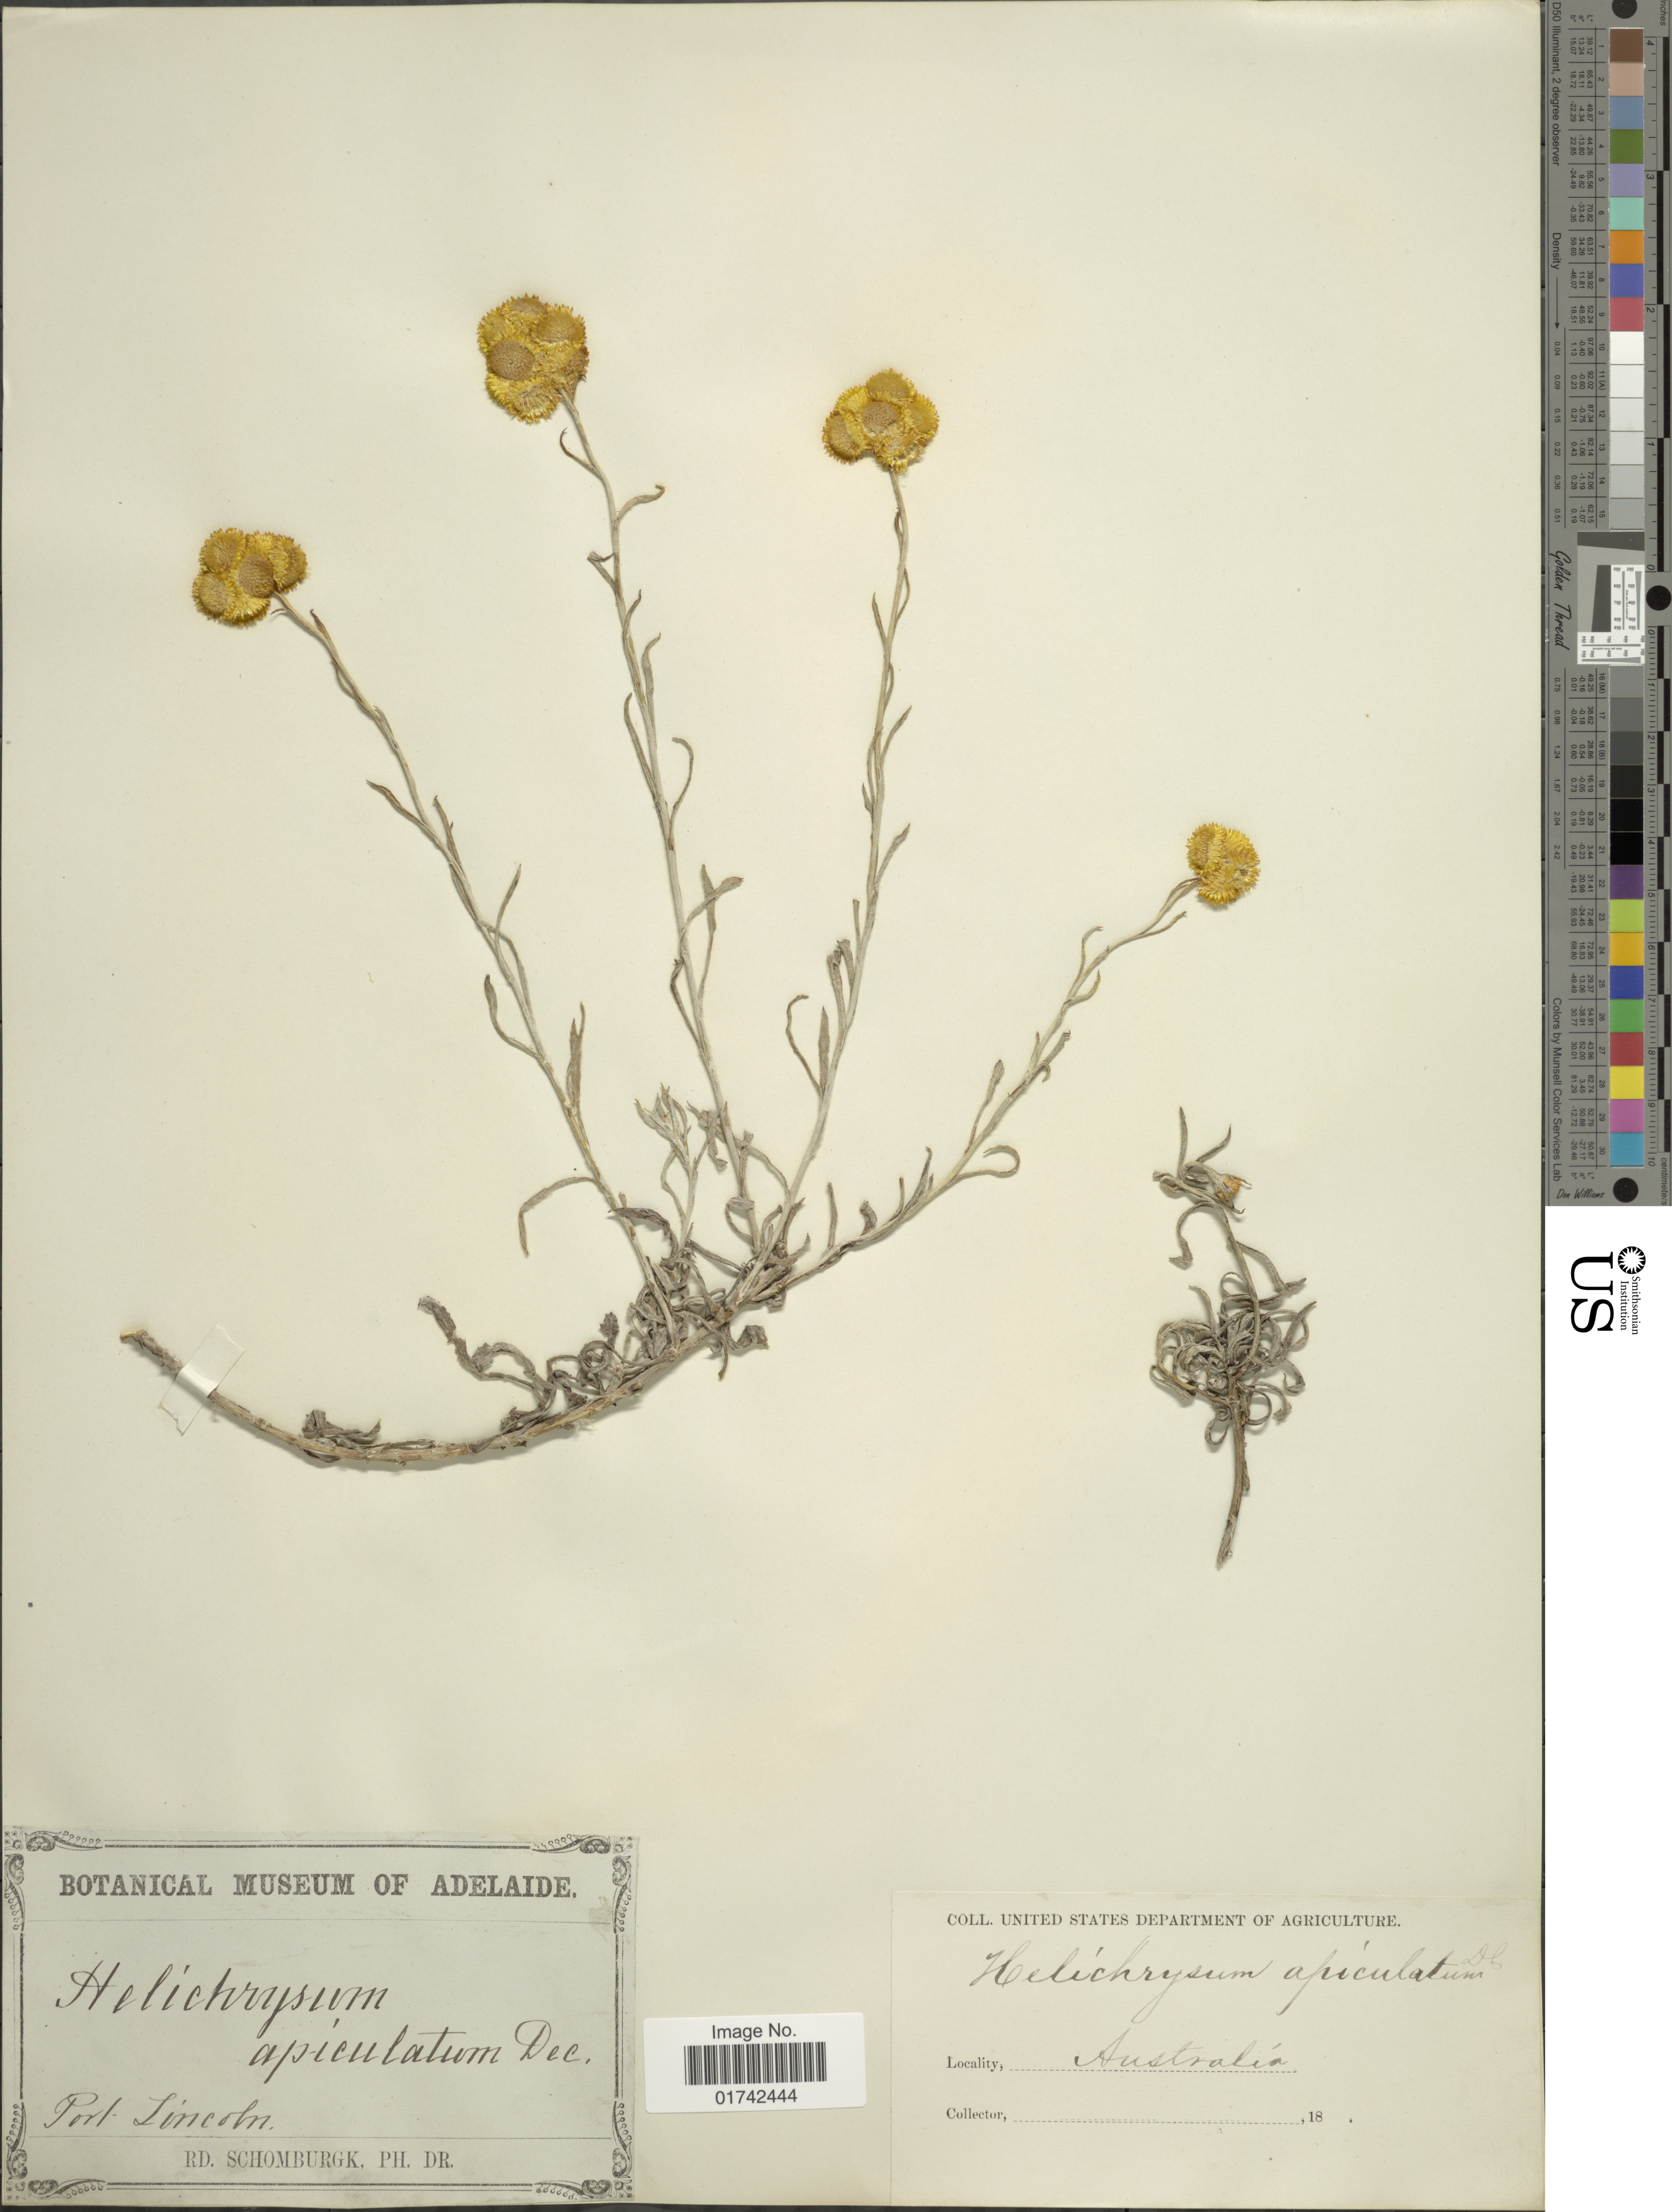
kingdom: Plantae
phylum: Tracheophyta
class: Magnoliopsida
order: Asterales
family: Asteraceae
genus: Helichrysum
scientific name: Helichrysum apiculatum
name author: (Labill.) D. Don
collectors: R. Schomburgk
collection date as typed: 18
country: Australia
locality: Port Lincoln